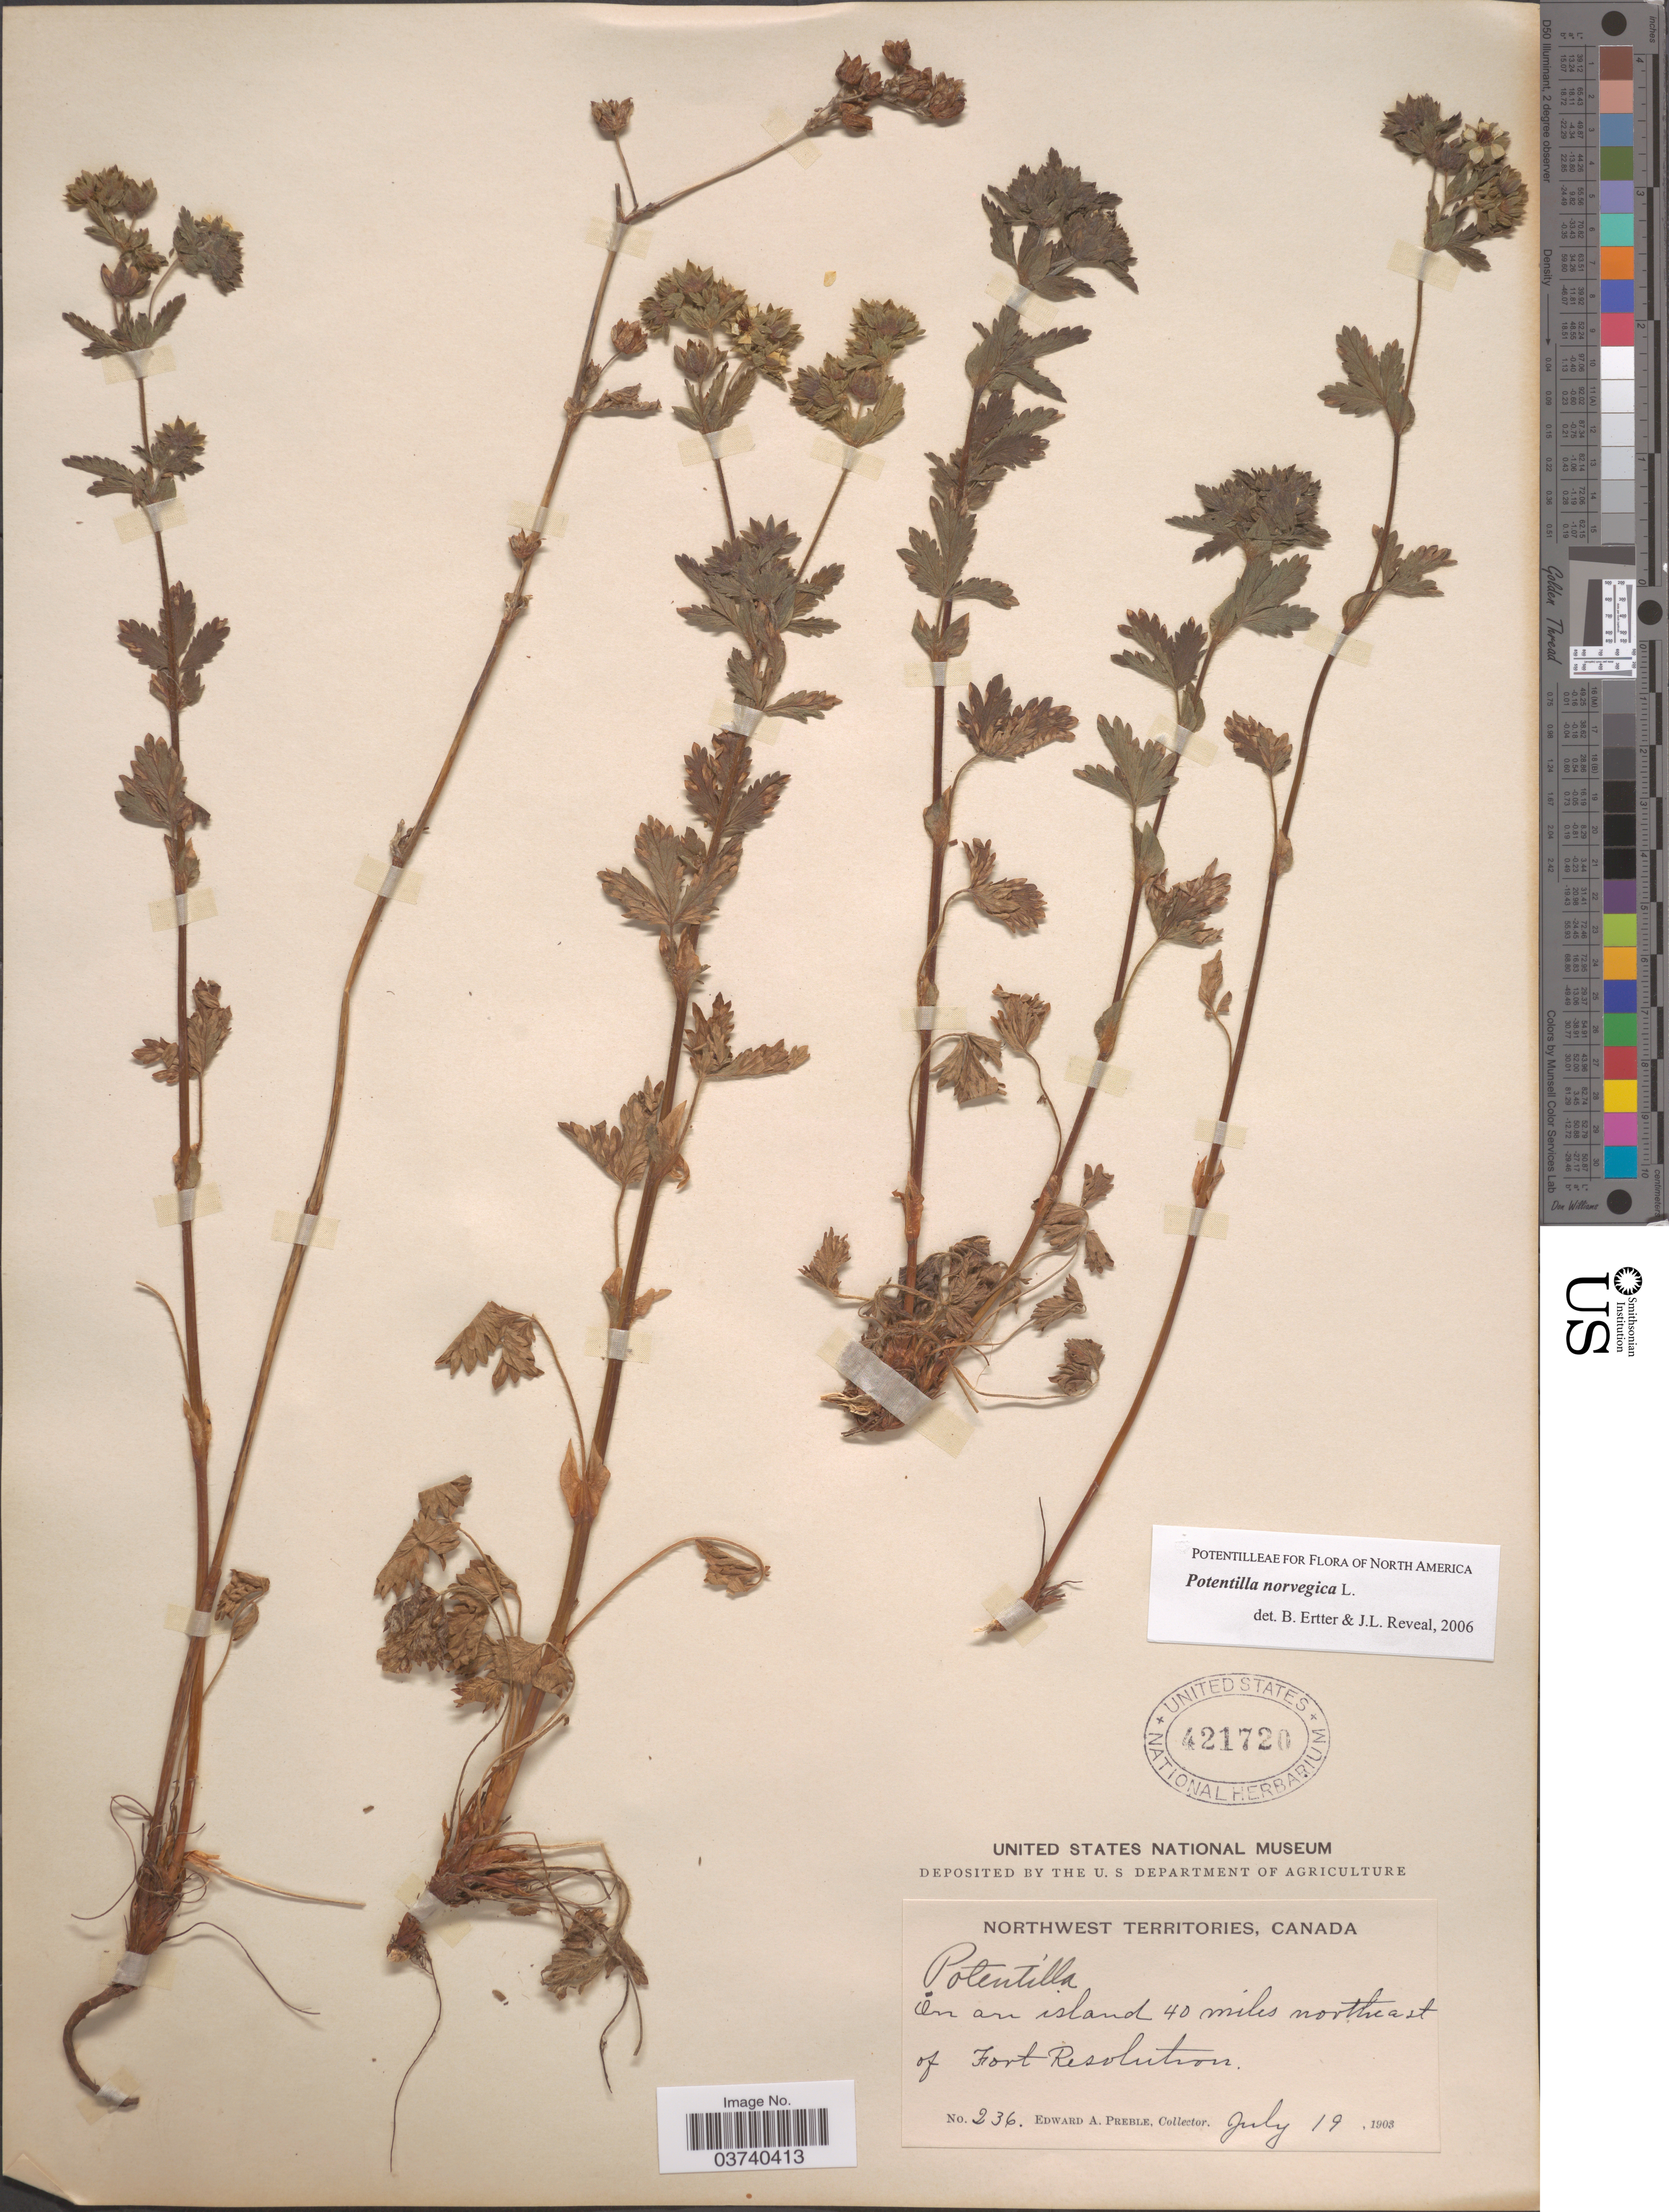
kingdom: Plantae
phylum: Tracheophyta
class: Magnoliopsida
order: Rosales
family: Rosaceae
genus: Potentilla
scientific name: Potentilla norvegica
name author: L.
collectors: E. Preble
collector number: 236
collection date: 1903-07-19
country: Canada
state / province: Northwest Territories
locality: On an island 40 miles northeast of Fort Resolution.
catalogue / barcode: US 421720